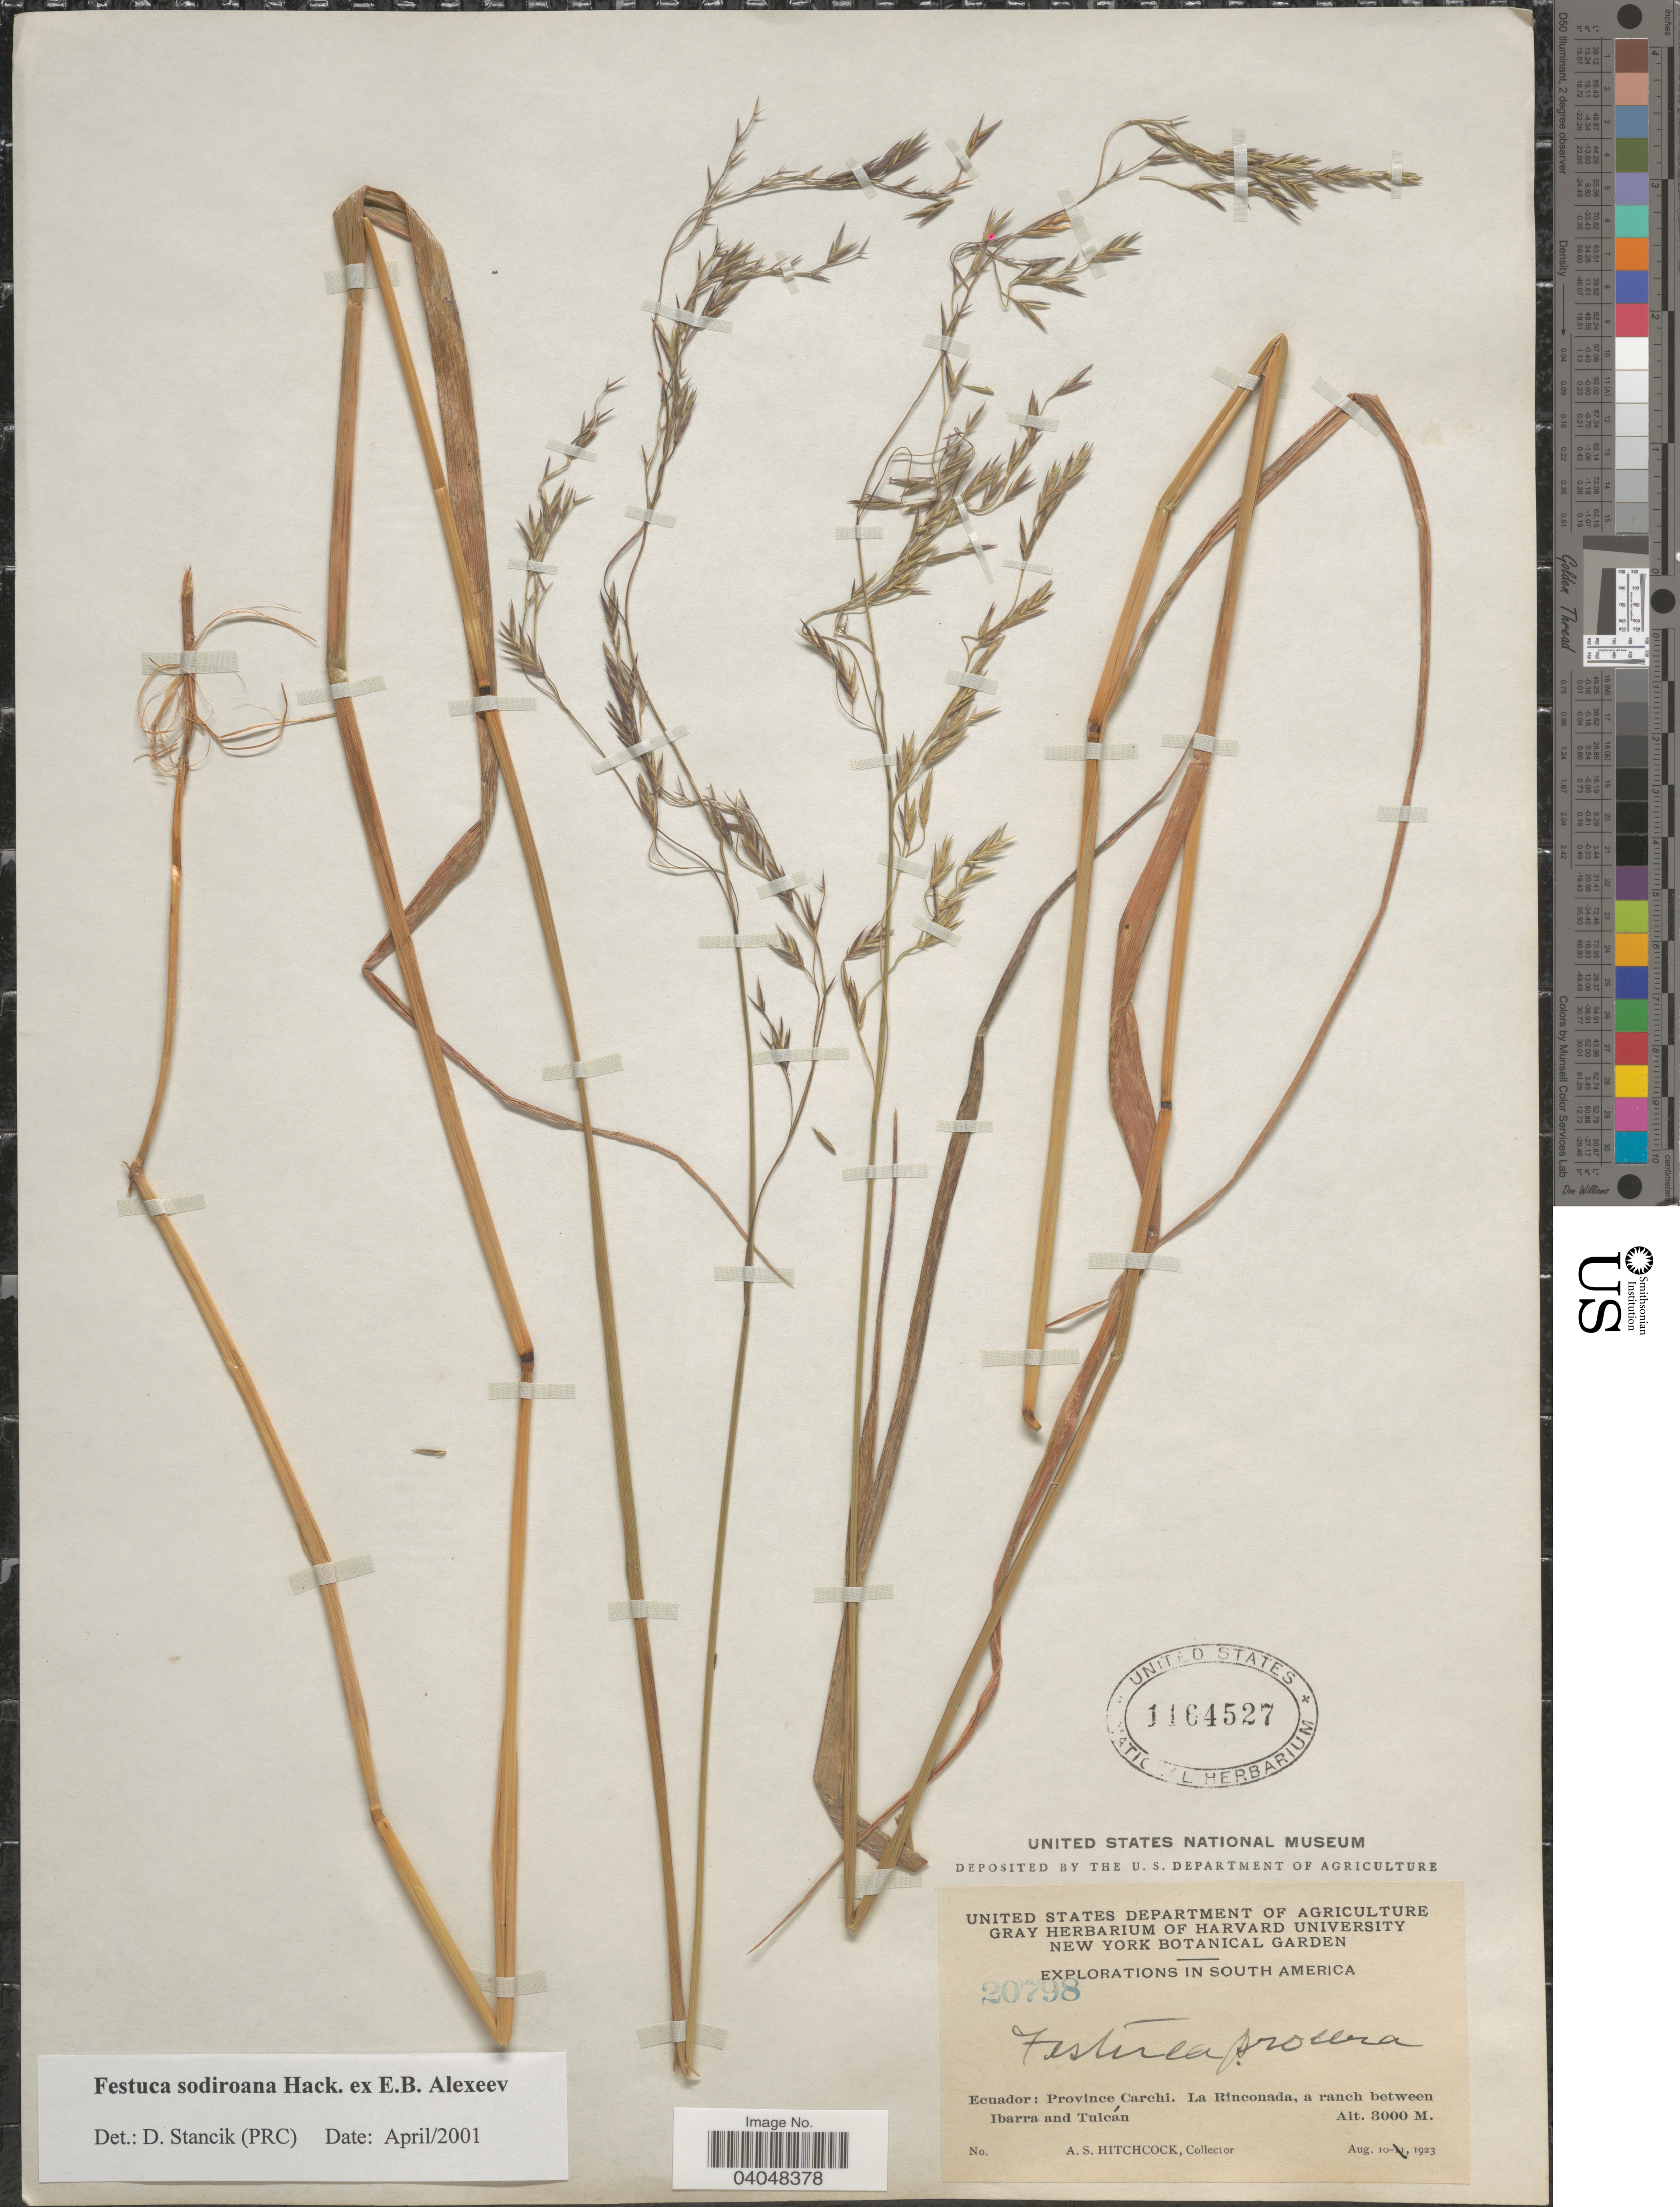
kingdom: Plantae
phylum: Tracheophyta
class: Liliopsida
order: Poales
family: Poaceae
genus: Festuca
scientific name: Festuca sodiroana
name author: Hack. ex E.B. Alexeev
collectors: A. S. Hitchcock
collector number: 20798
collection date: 1923-08-10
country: Ecuador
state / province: Carchi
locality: La Rinconada, a ranch between Ibarra and Tulcán.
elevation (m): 3000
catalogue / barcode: US 1164527